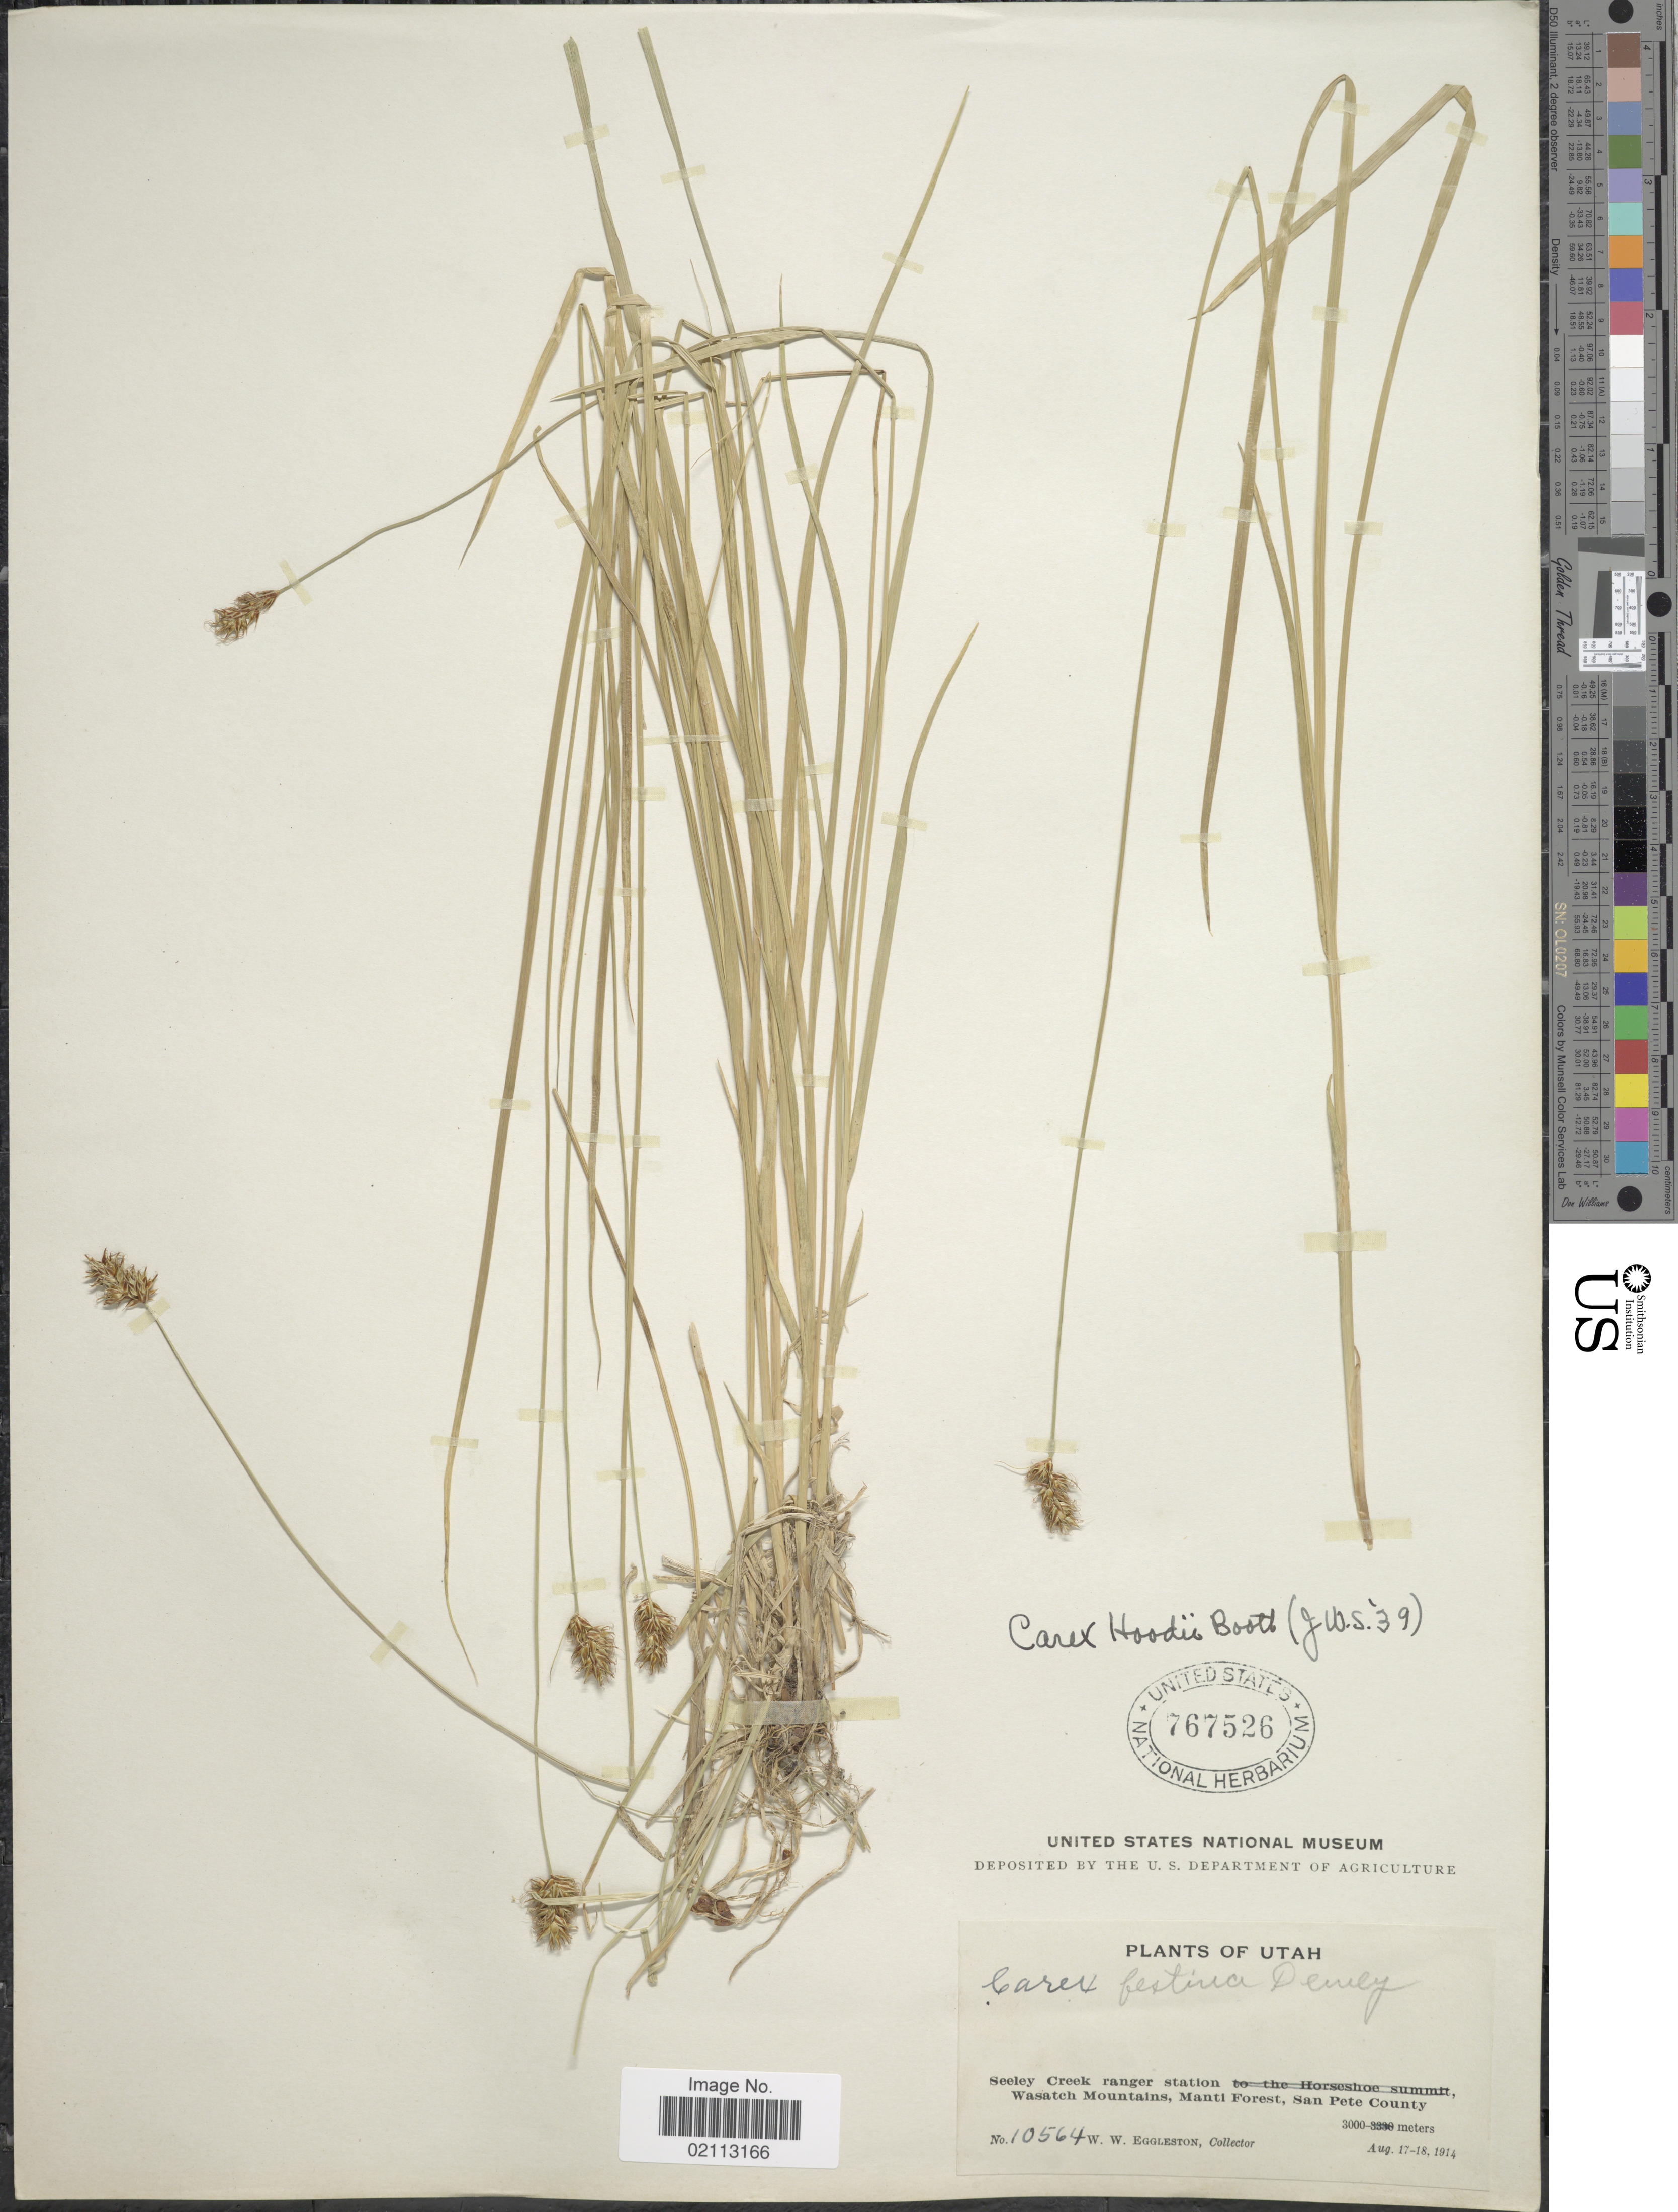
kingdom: Plantae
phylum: Tracheophyta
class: Liliopsida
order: Poales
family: Cyperaceae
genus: Carex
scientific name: Carex hoodii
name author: Boott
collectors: W. W. Eggleston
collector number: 10564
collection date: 1914-08-17/1914-08-18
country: United States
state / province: Utah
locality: Seeley Creek ranger station, Wasatch Mountains, Manti Forest, San Pete County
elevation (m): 3000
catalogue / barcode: US 767526